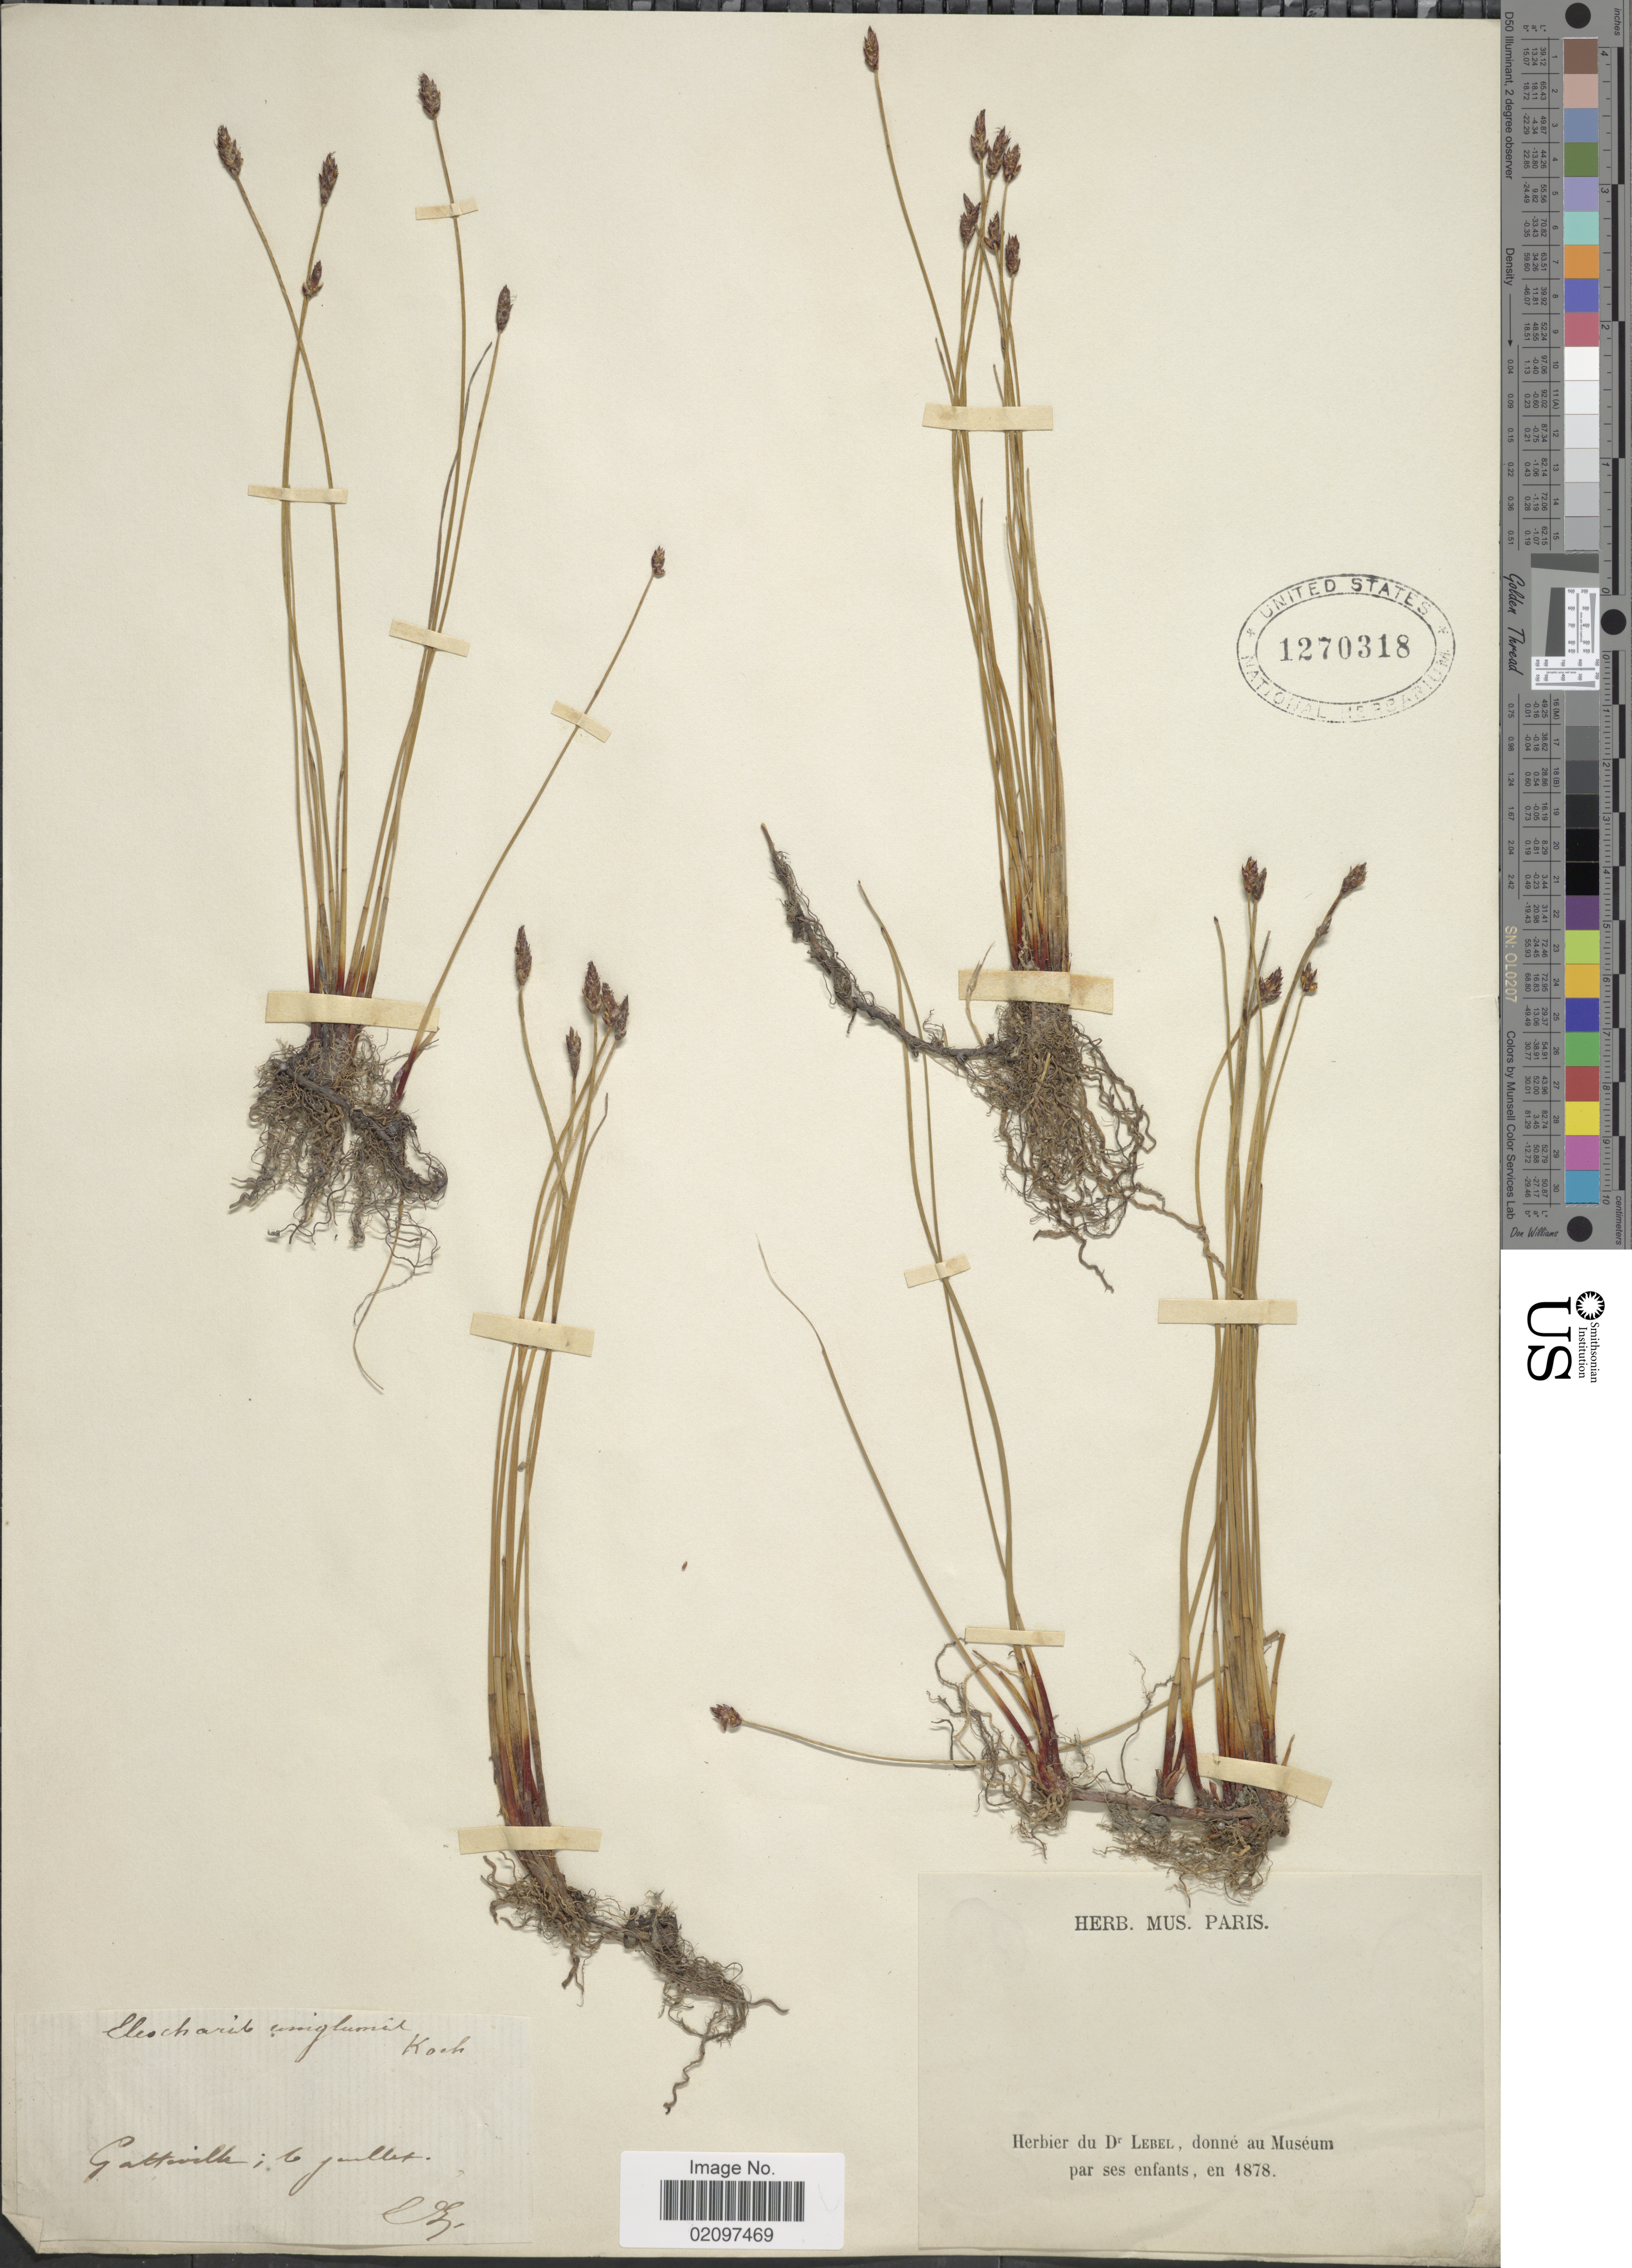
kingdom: Plantae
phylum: Tracheophyta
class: Liliopsida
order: Poales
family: Cyperaceae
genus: Eleocharis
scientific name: Eleocharis uniglumis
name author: (Link) Schult.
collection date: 1878-07-06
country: France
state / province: Normandie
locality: Gattsville [interpreted]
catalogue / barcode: US 1270318